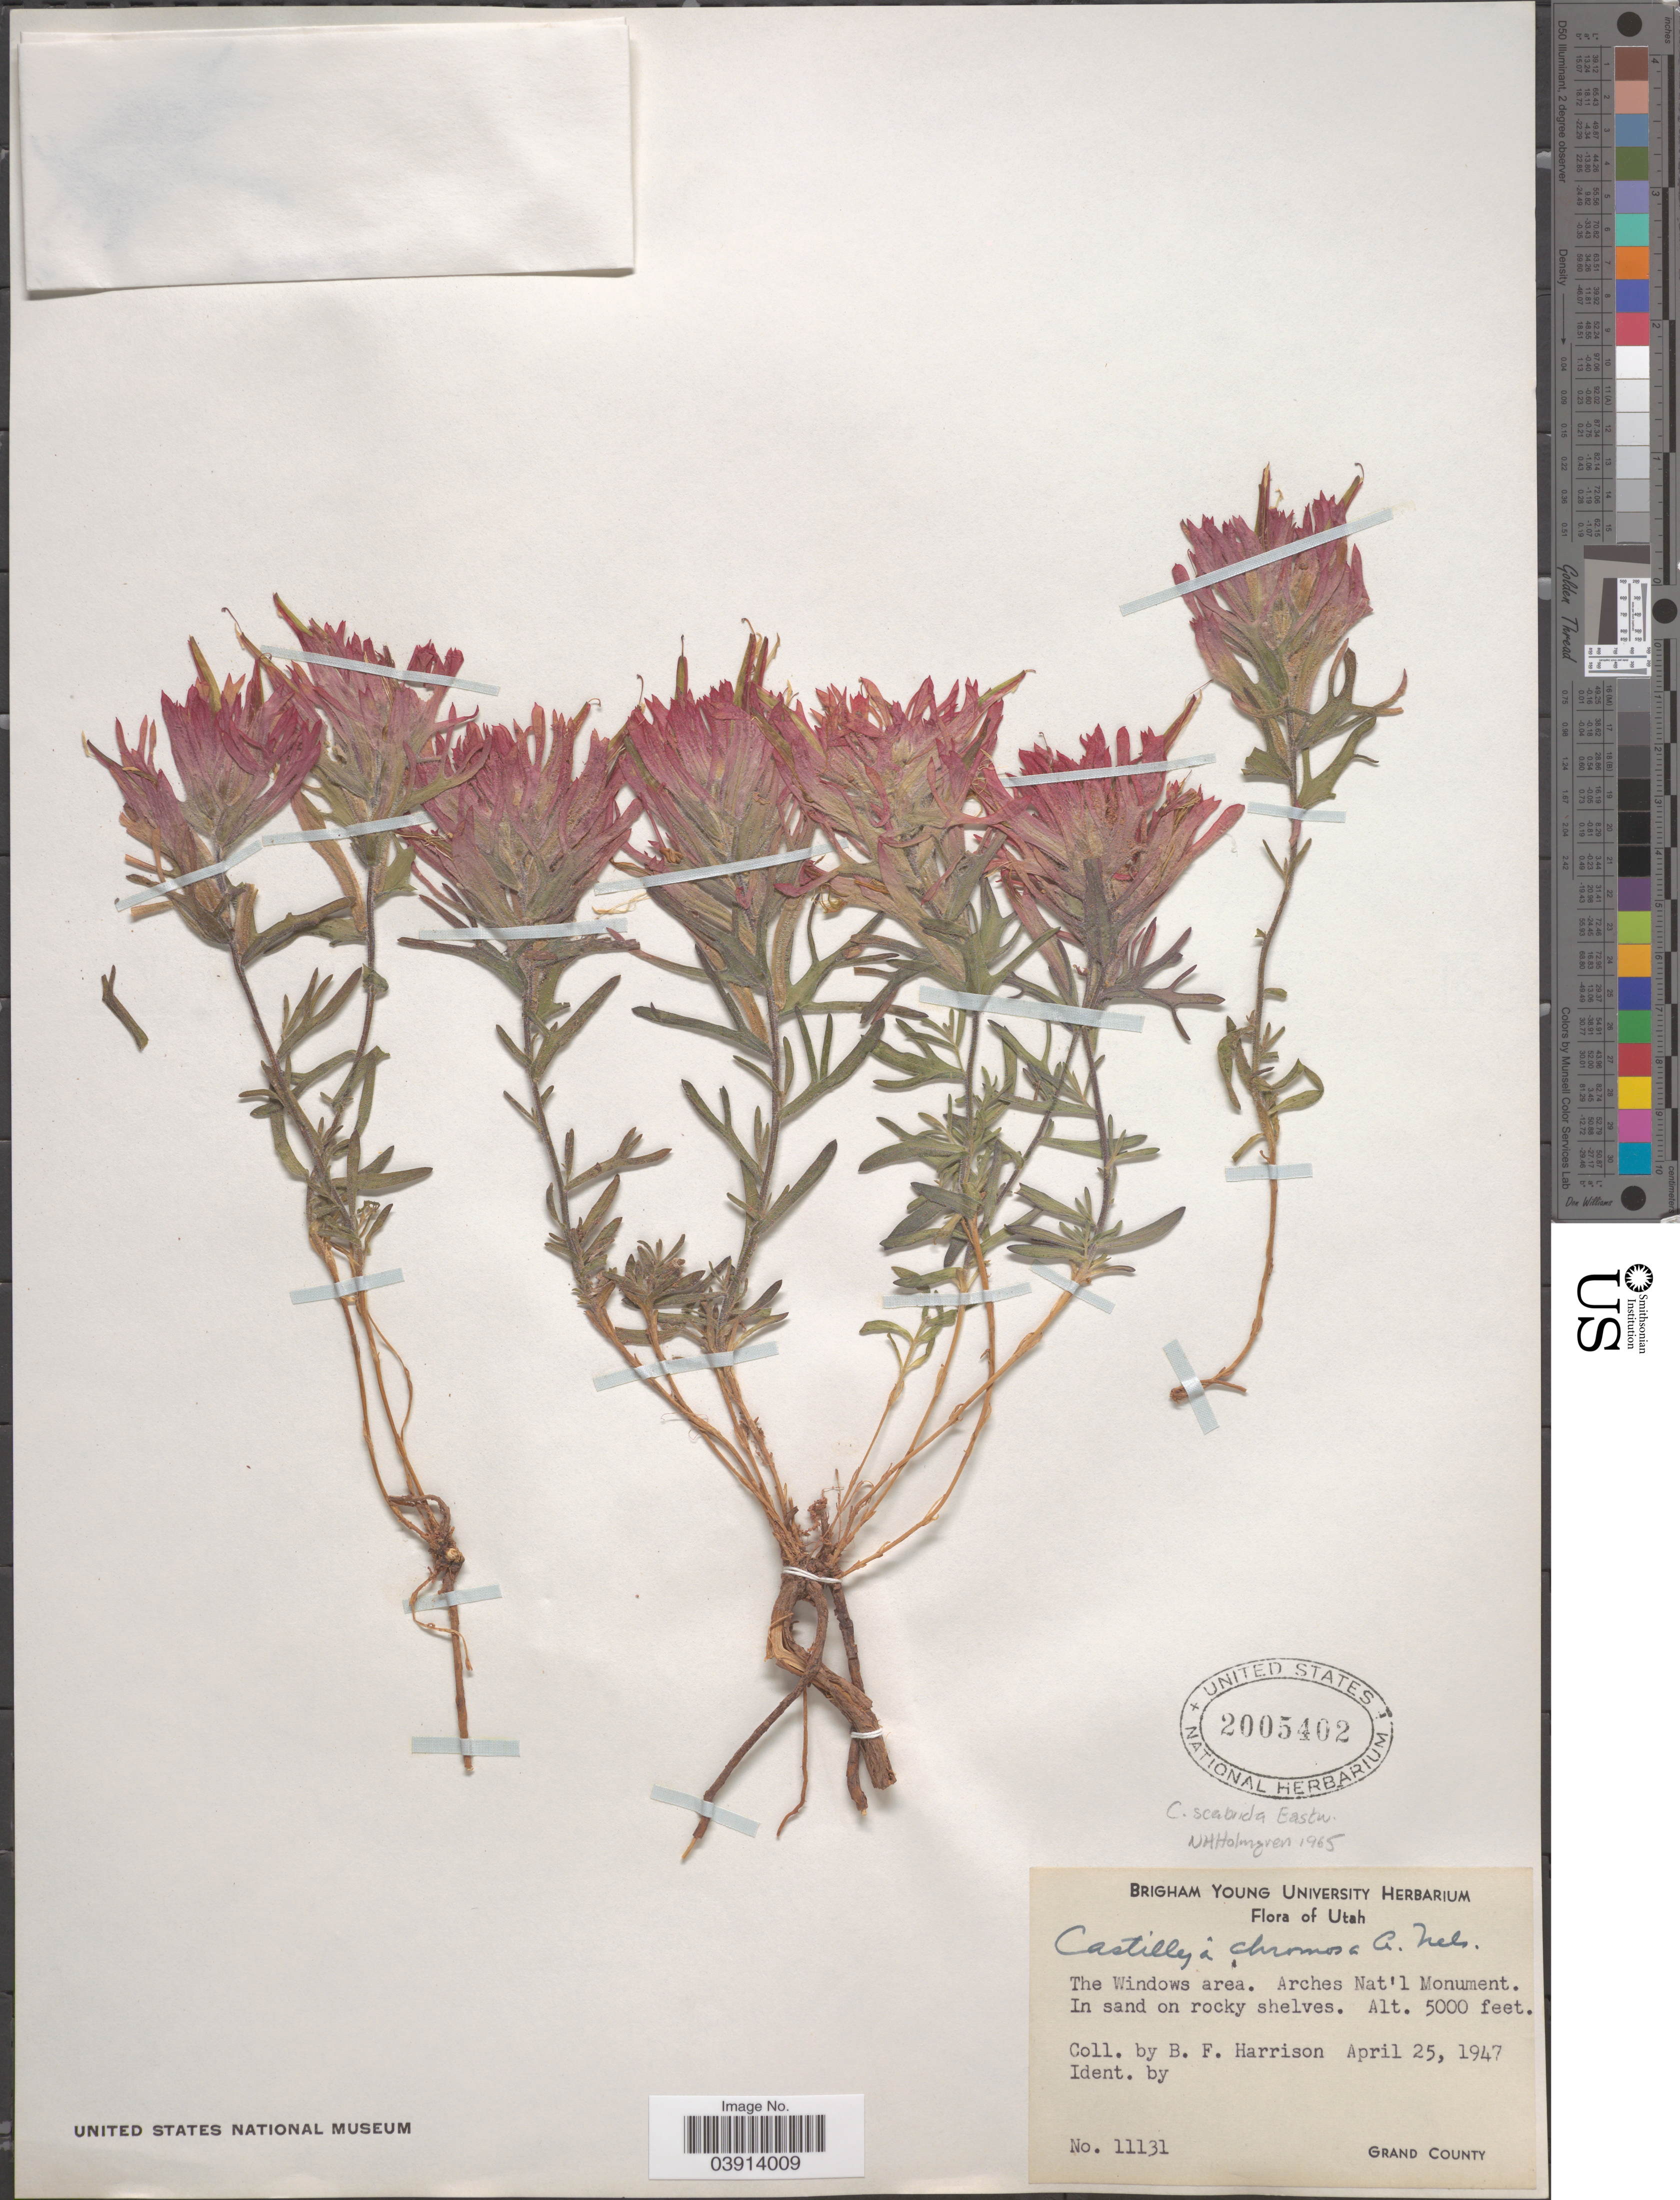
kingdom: Plantae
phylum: Tracheophyta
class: Magnoliopsida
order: Lamiales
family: Orobanchaceae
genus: Castilleja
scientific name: Castilleja scabrida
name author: Eastw.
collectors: B. F. Harrison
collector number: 11131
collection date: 1947-04-25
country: United States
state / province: Utah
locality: The Windows area. Arches Nat'l Monument. Grand County.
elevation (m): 1524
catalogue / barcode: US 2005402